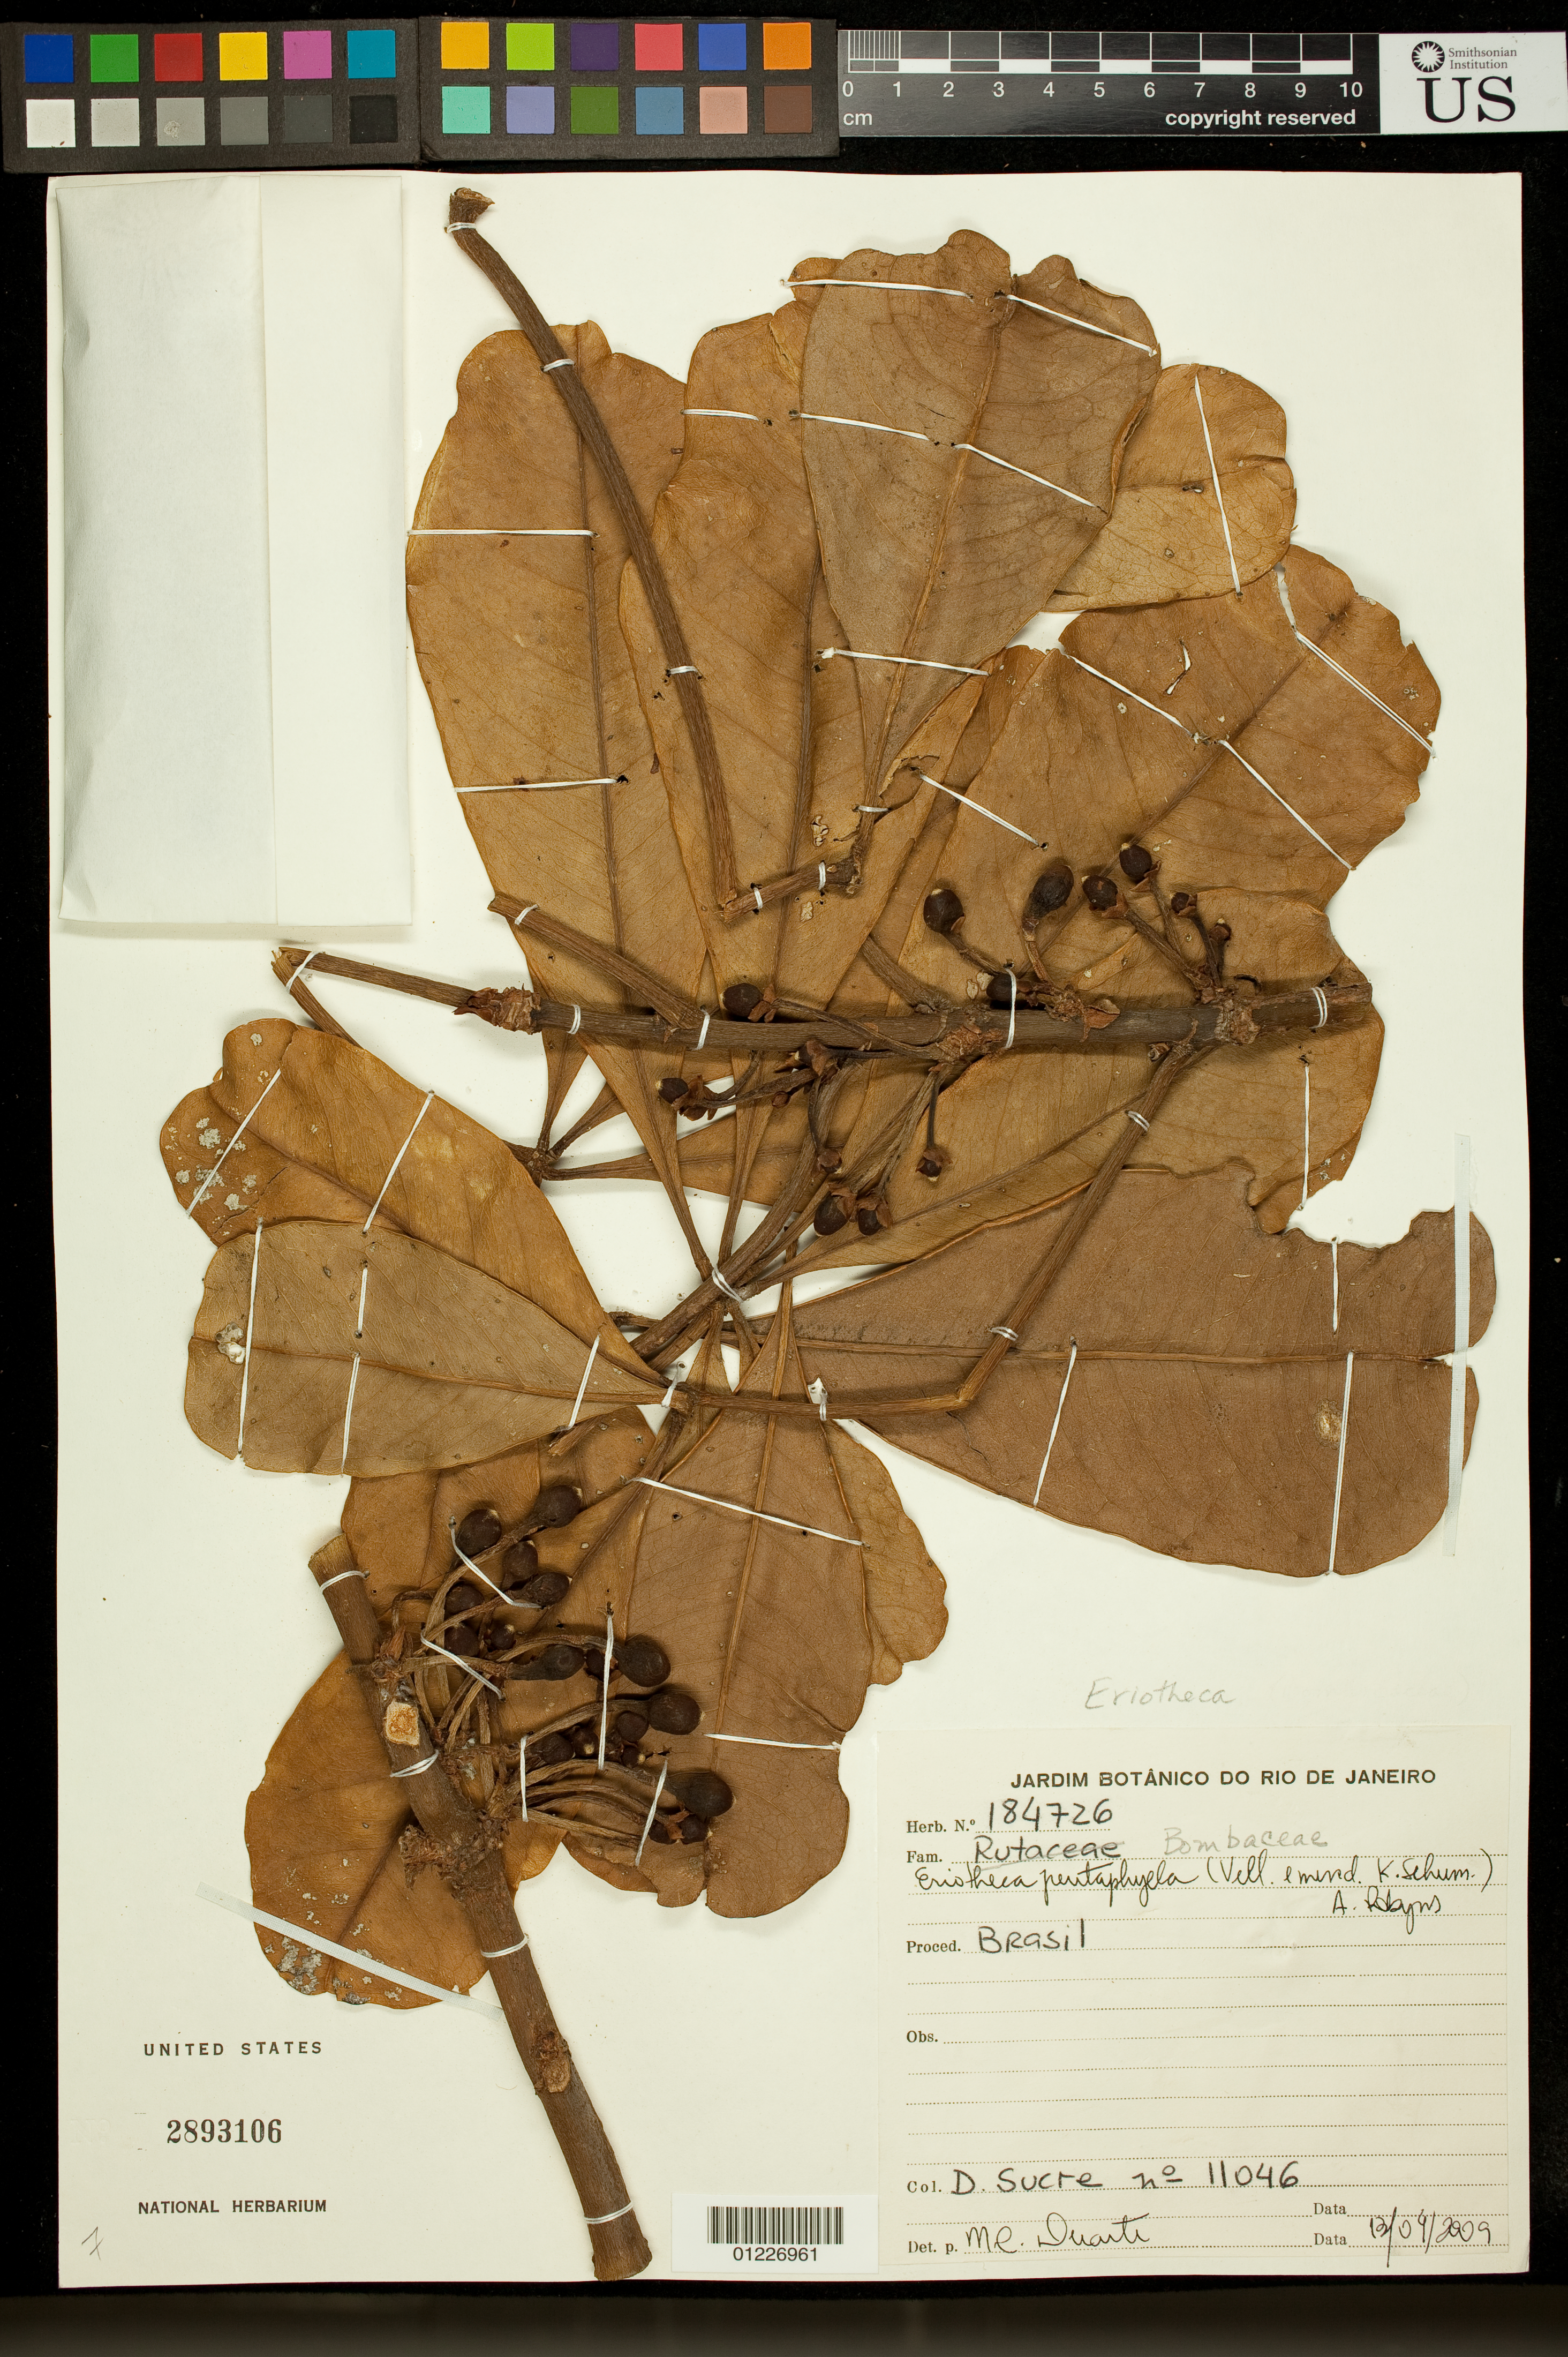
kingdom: Plantae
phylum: Tracheophyta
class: Magnoliopsida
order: Malvales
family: Malvaceae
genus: Pachira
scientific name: Pachira pentaphylla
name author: (Vell.) V.N. Yoshik. & M.C. Duarte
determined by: Dorr, Laurence J., Curator (BOT), Smithsonian Institution - National Museum of Natural History (UNITED STATES)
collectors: D. Sucre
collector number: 11046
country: Brazil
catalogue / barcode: US 2893106